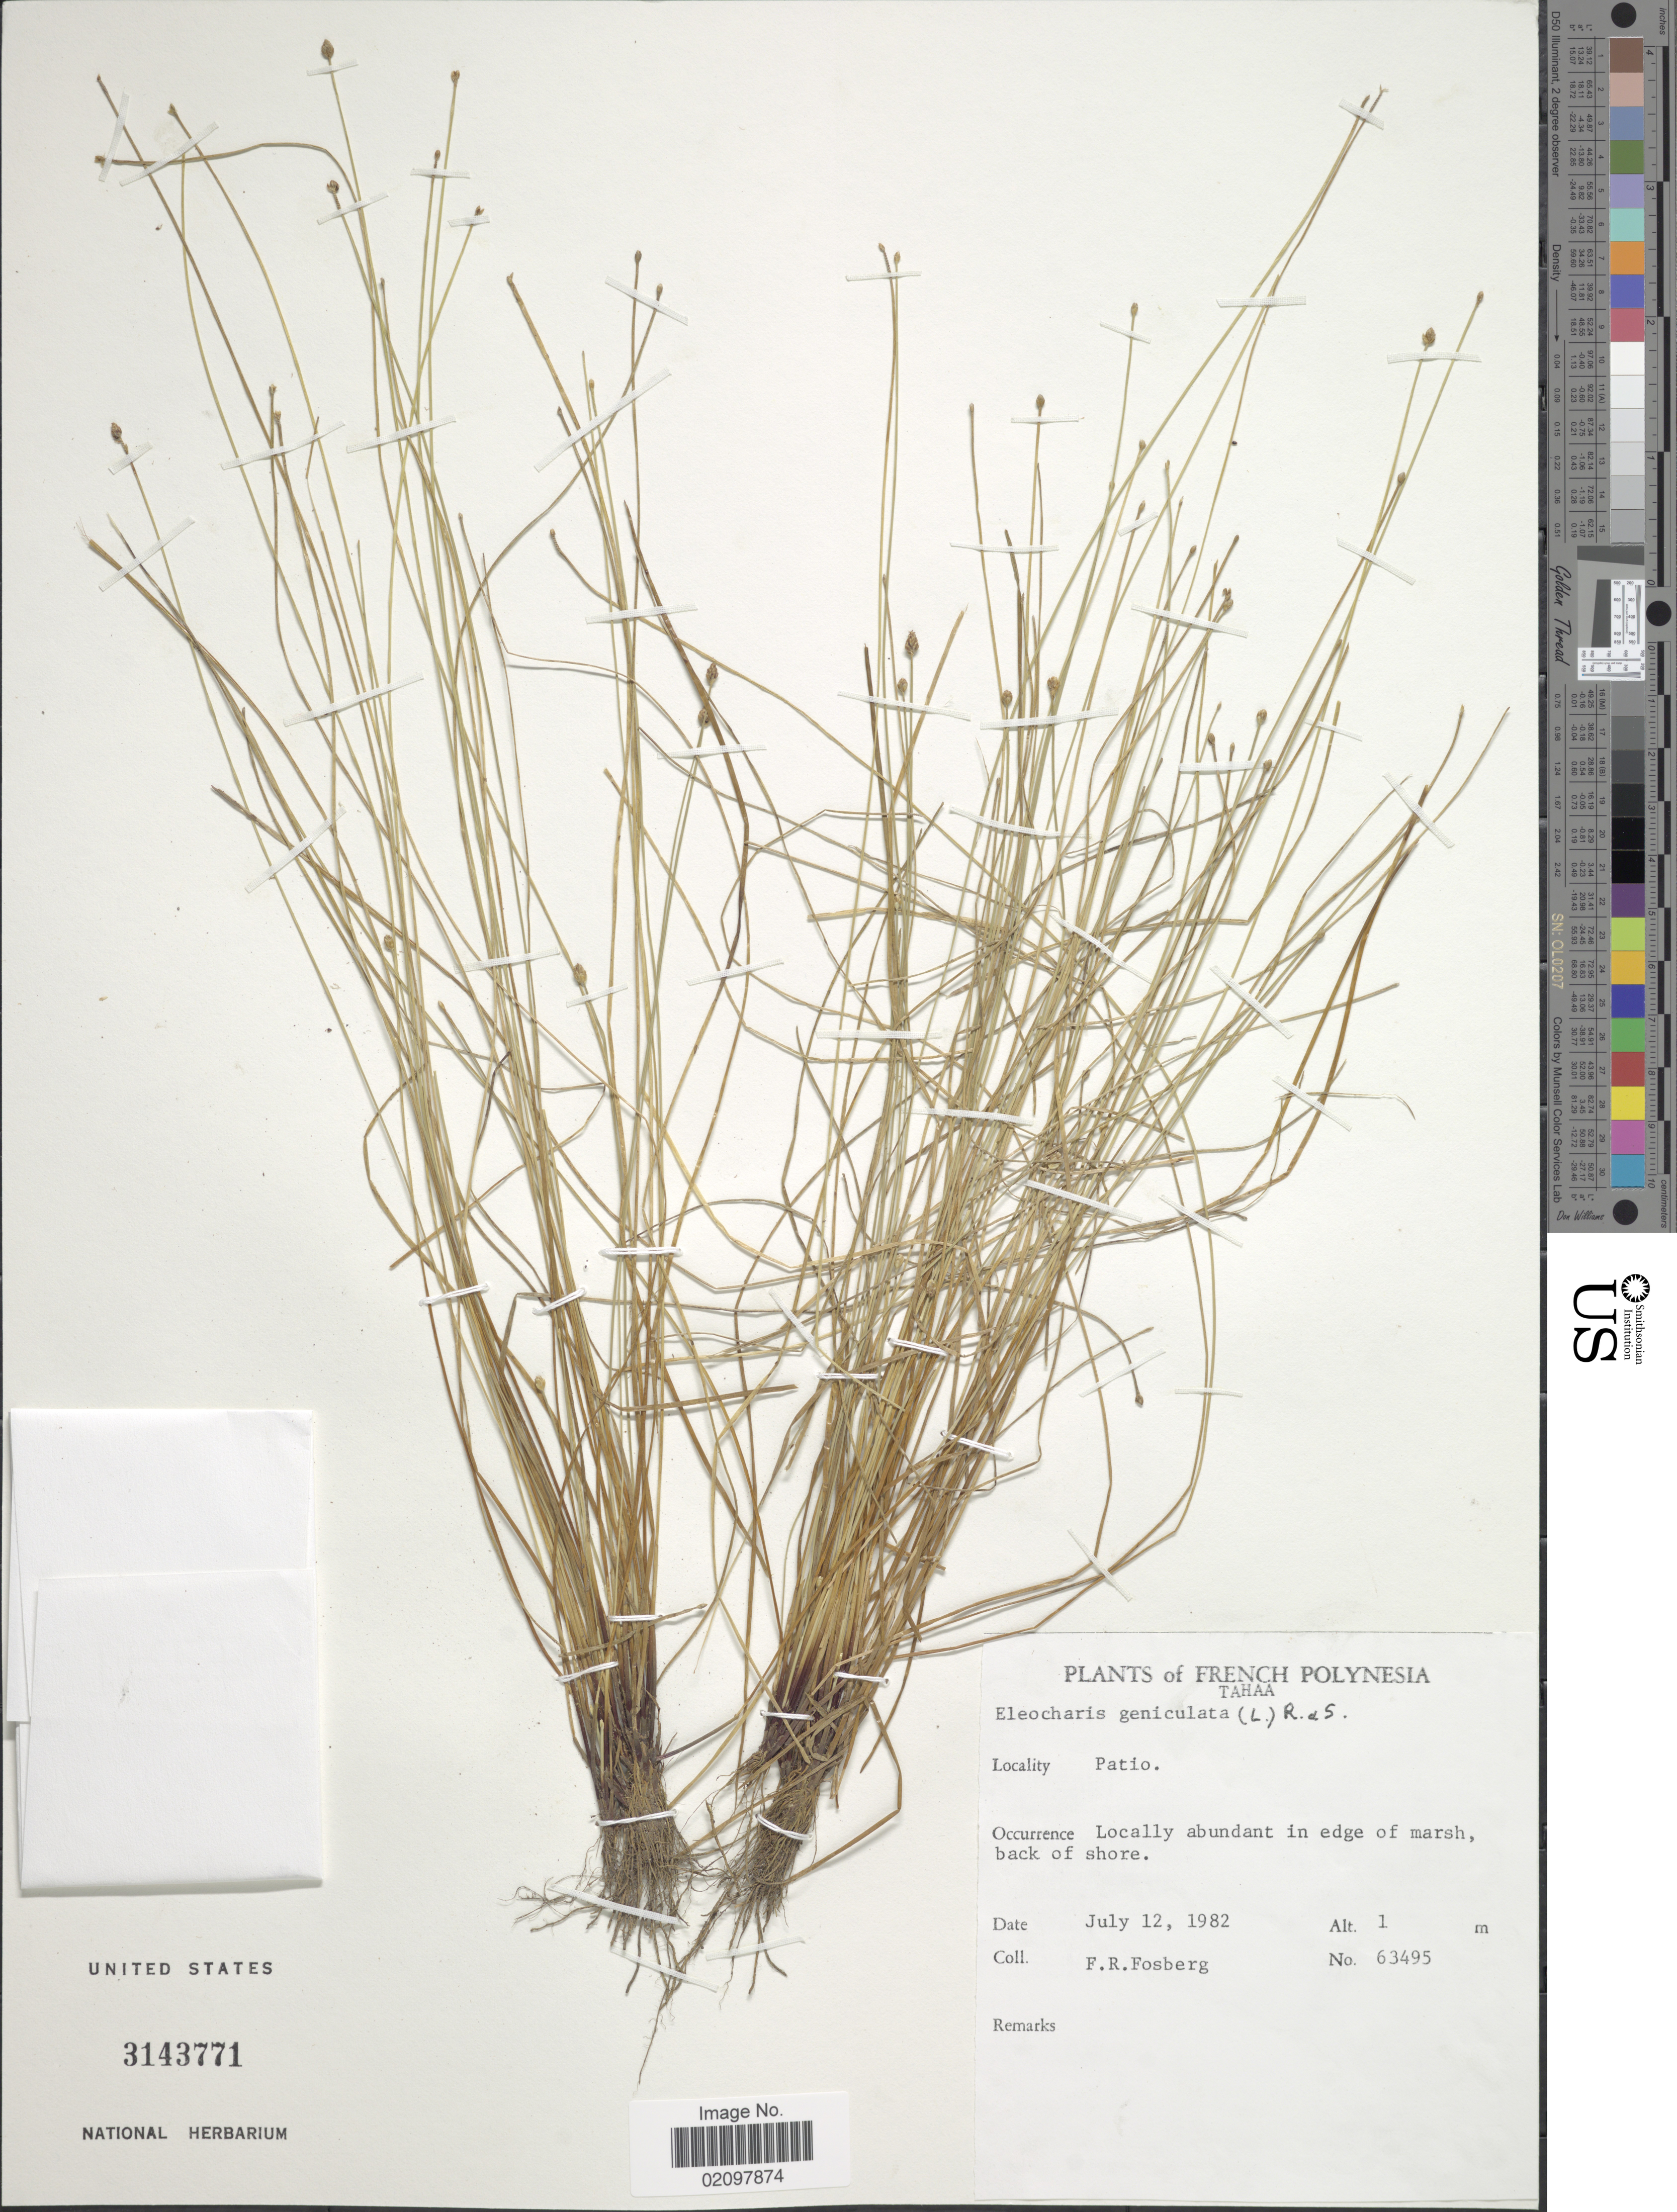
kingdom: Plantae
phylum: Tracheophyta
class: Liliopsida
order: Poales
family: Cyperaceae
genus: Eleocharis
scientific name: Eleocharis geniculata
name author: (L.) Roem. & Schult.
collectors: F. R. Fosberg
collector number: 63495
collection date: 1982-07-12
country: French Polynesia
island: Tahaa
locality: Tahaa. Patio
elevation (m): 1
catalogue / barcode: US 3143771